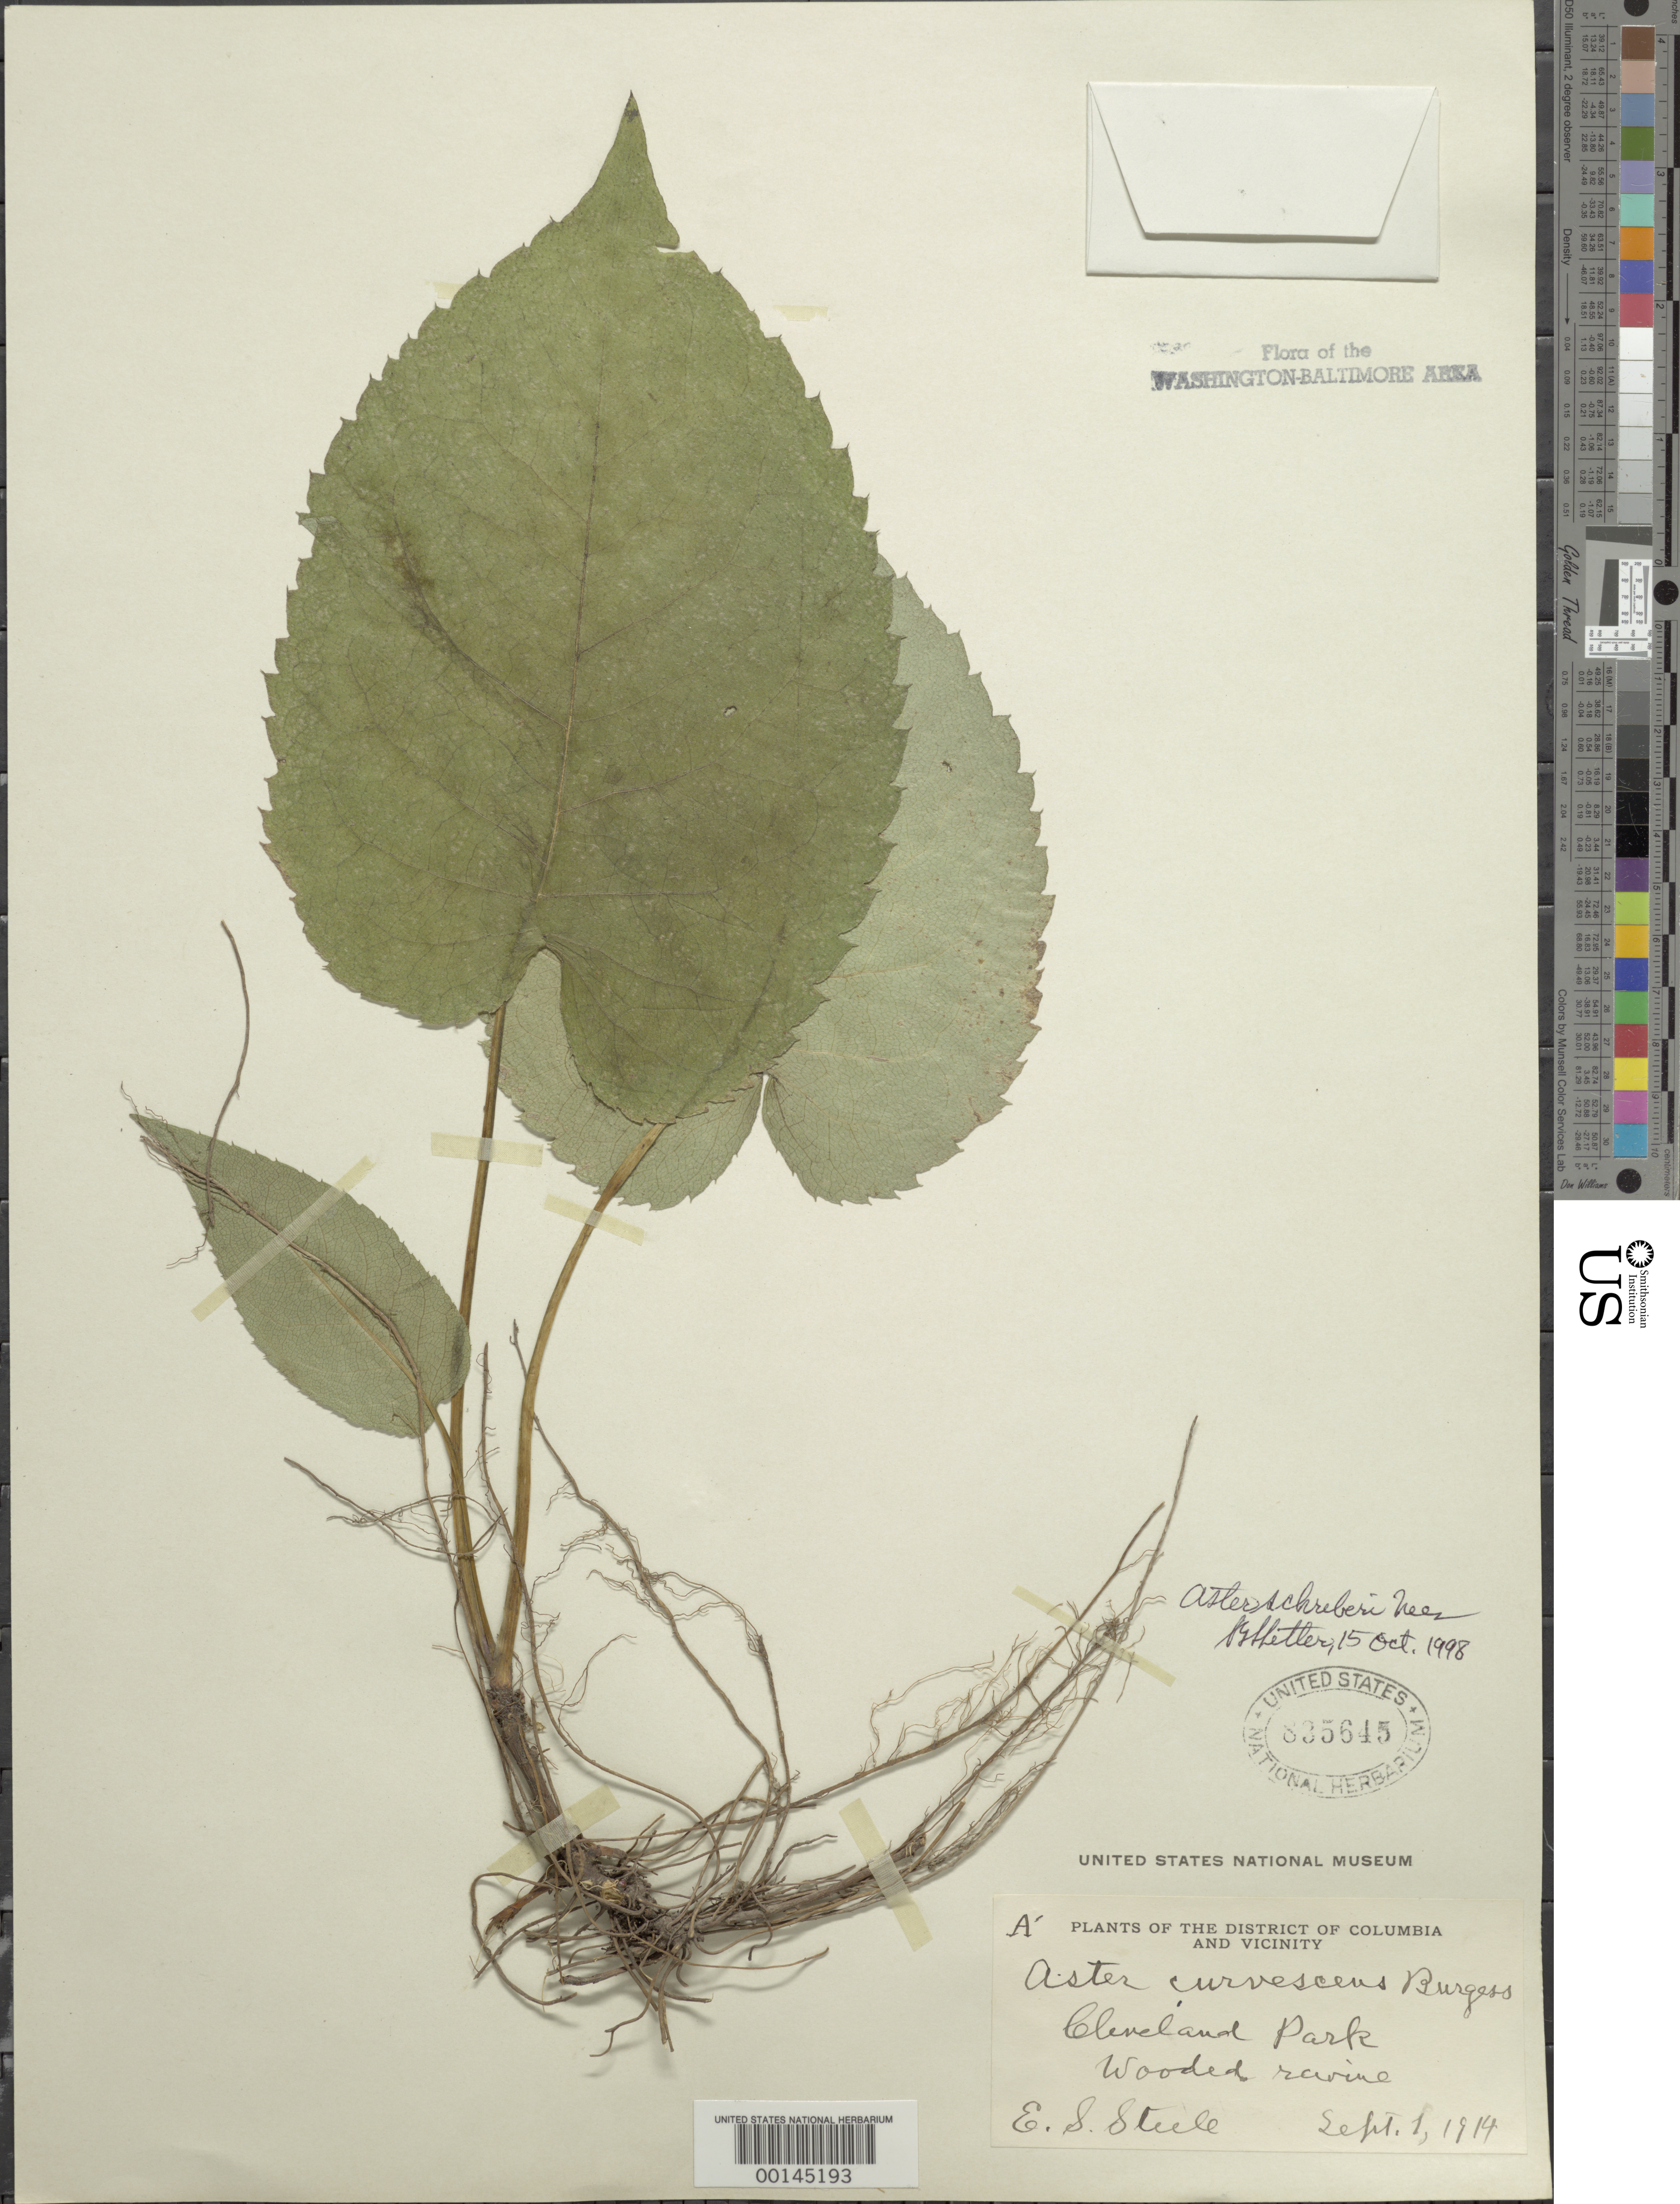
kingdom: Plantae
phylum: Tracheophyta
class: Magnoliopsida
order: Asterales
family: Asteraceae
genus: Eurybia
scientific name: Eurybia schreberi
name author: (Nees) Nees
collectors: E. Steele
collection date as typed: -1 Sep 1914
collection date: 1914-09-01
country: United States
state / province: District of Columbia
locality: Cleveland Park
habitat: Wooded ravine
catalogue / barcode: US 835645